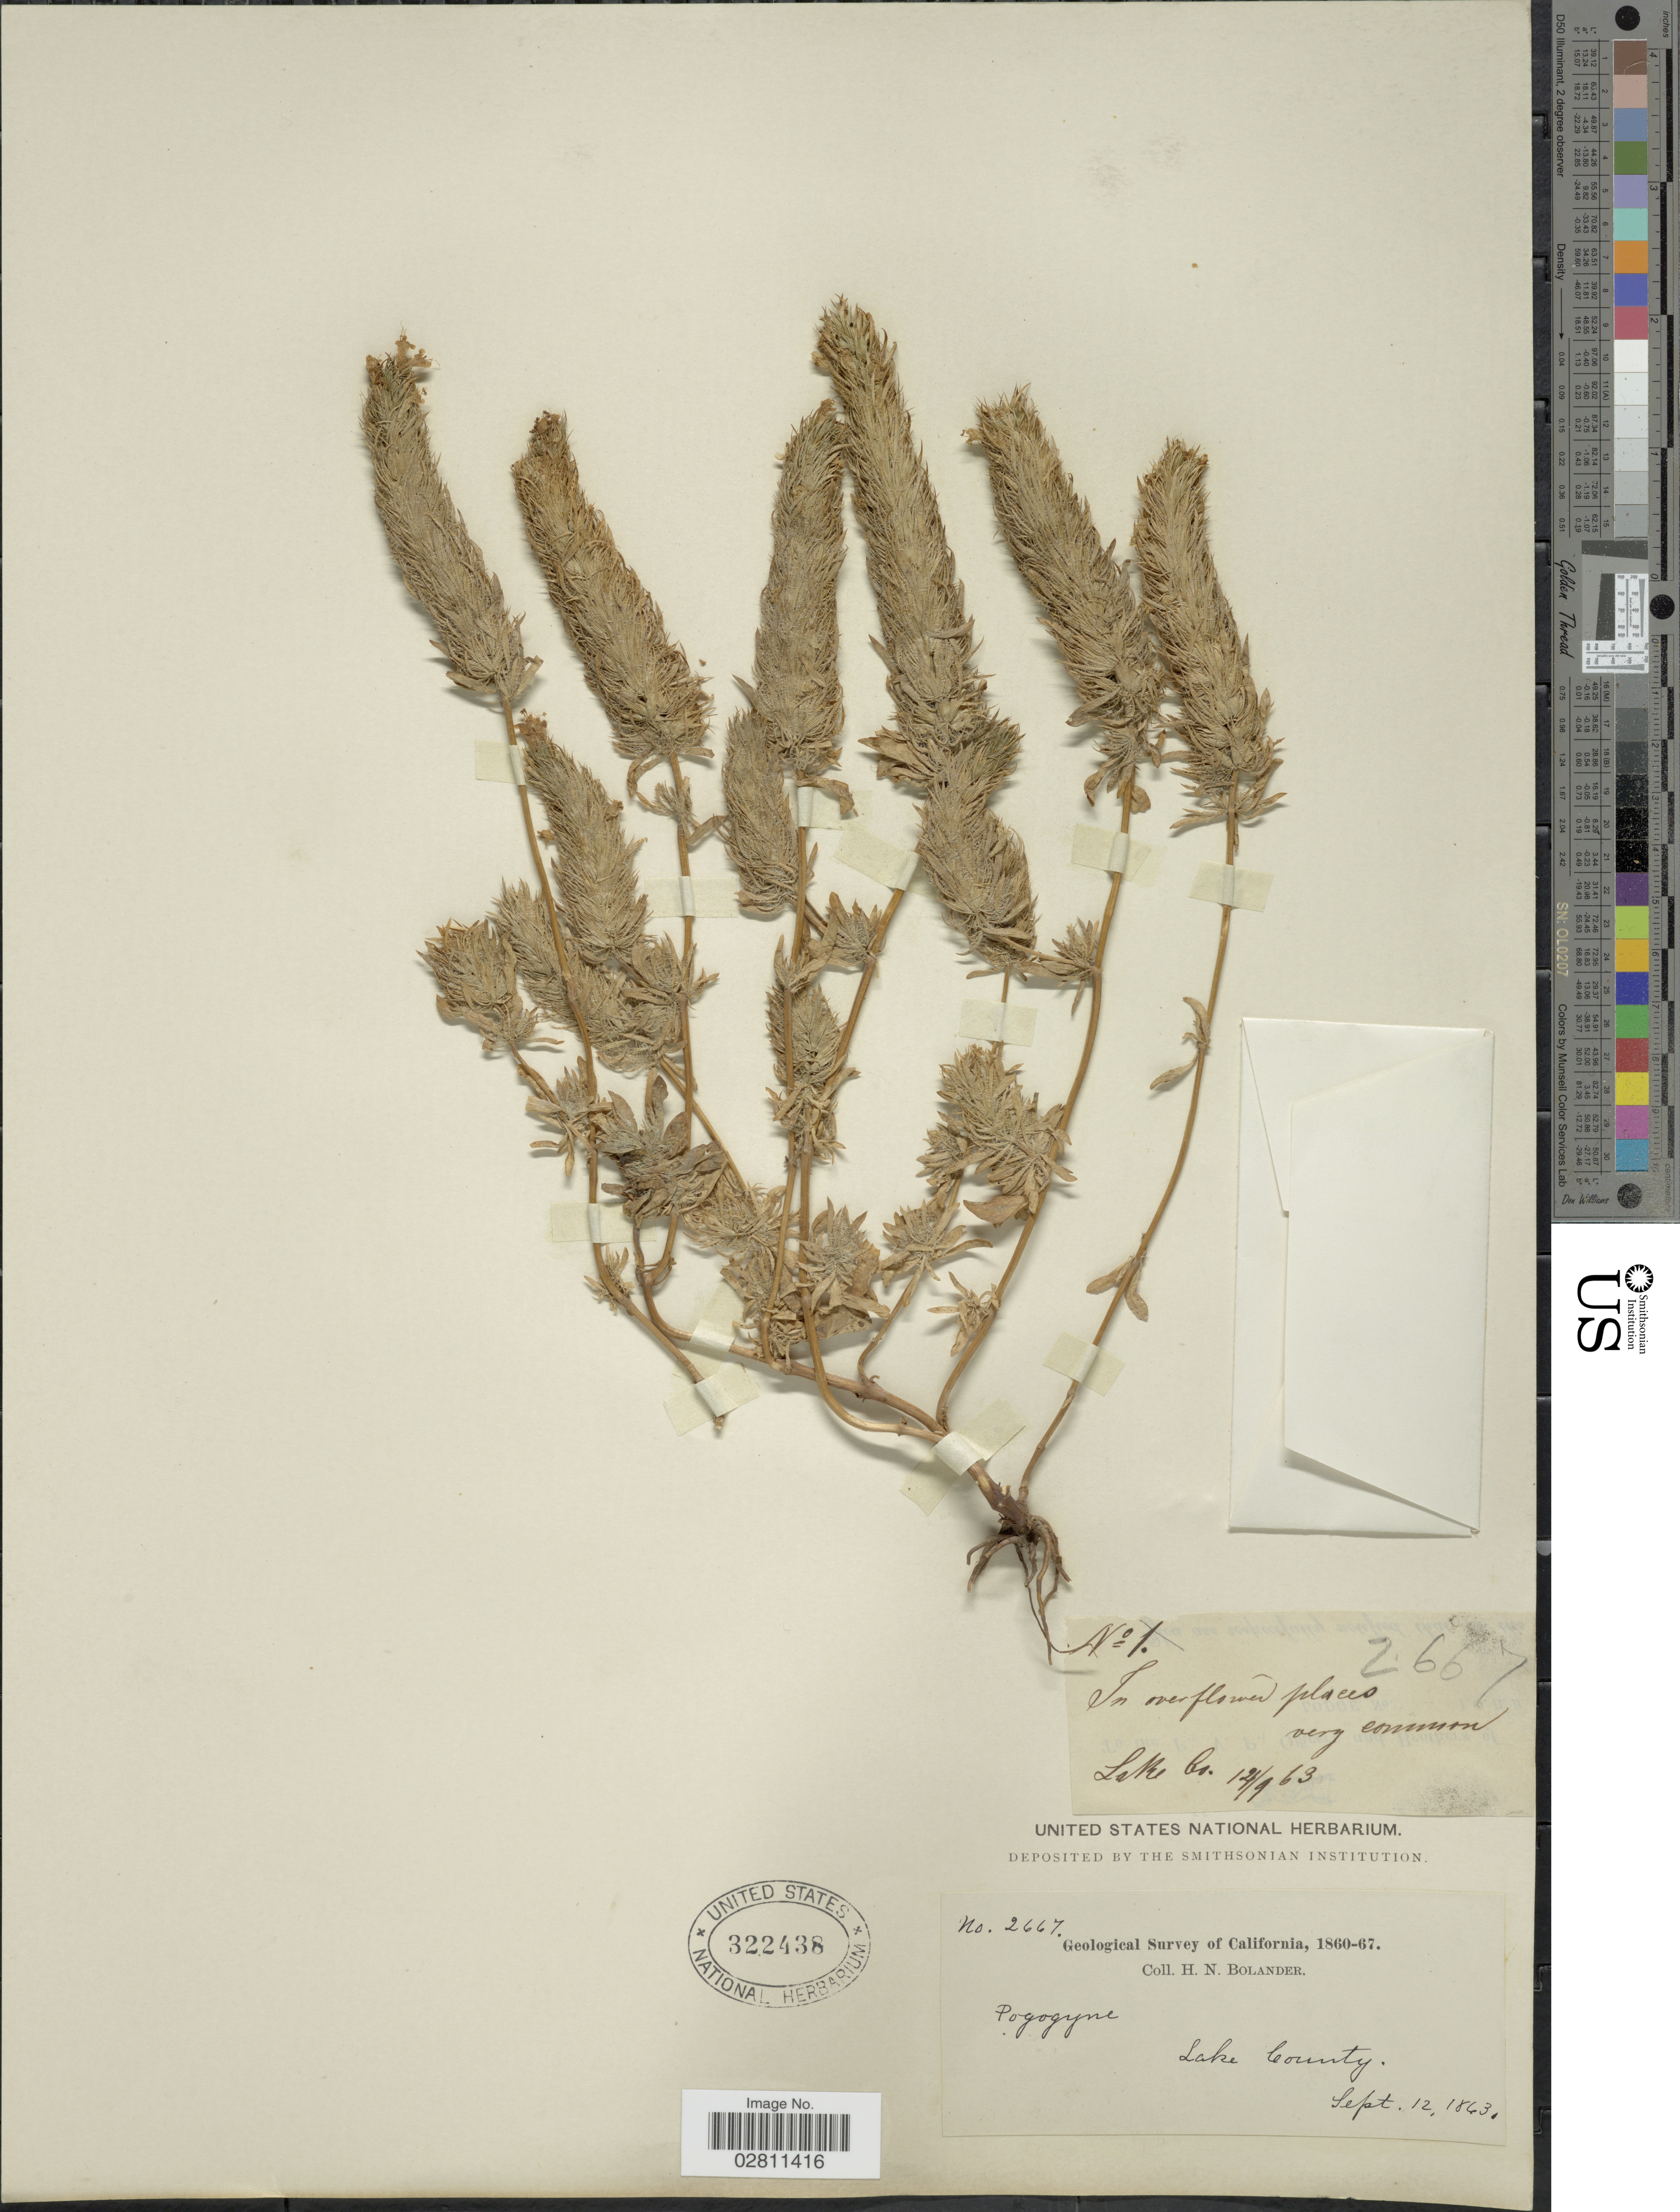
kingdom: Plantae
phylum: Tracheophyta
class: Magnoliopsida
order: Lamiales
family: Lamiaceae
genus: Pogogyne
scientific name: Pogogyne sp.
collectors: H. Bolander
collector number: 2667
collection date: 1863-09-12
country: United States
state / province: California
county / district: Lake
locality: Lake County.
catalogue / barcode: US 322438